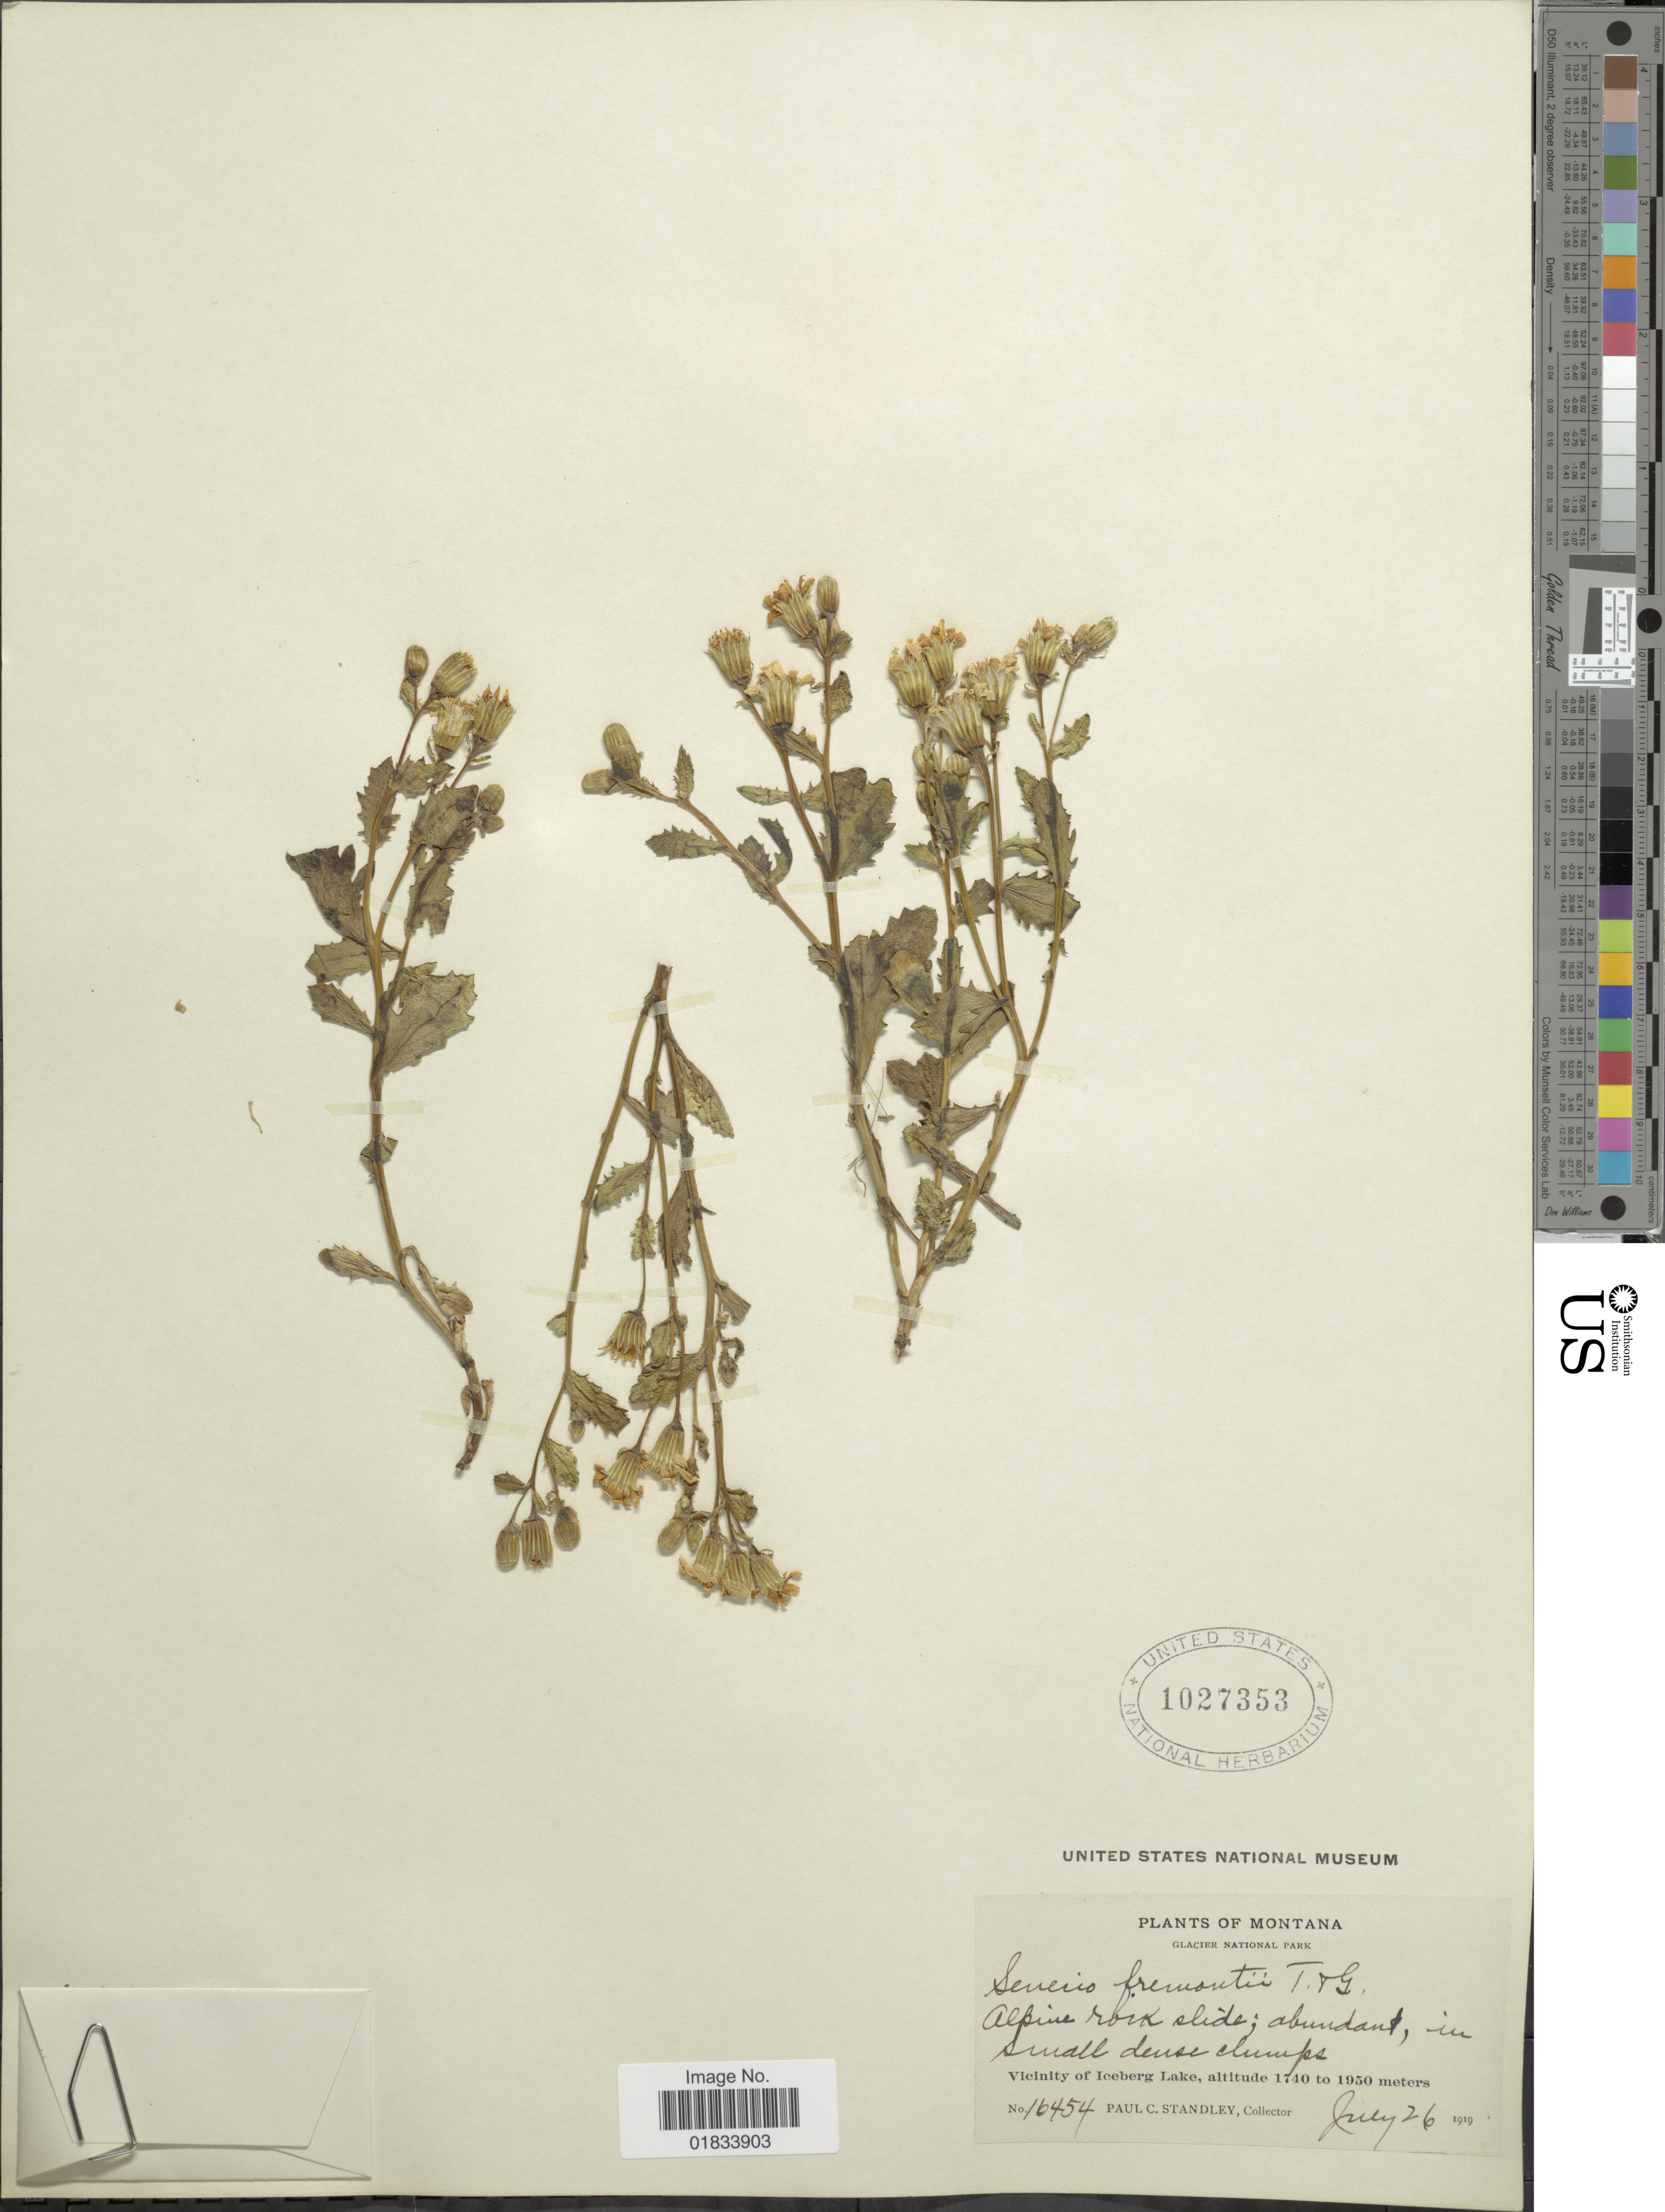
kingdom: Plantae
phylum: Tracheophyta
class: Magnoliopsida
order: Asterales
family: Asteraceae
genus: Senecio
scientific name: Senecio fremontii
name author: Torr. & A. Gray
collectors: P. C. Standley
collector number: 16454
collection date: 1919-07-26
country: United States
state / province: Montana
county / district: Glacier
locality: Glacier National Park, vicinity of Iceberg Lake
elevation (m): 1740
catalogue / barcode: US 1027353